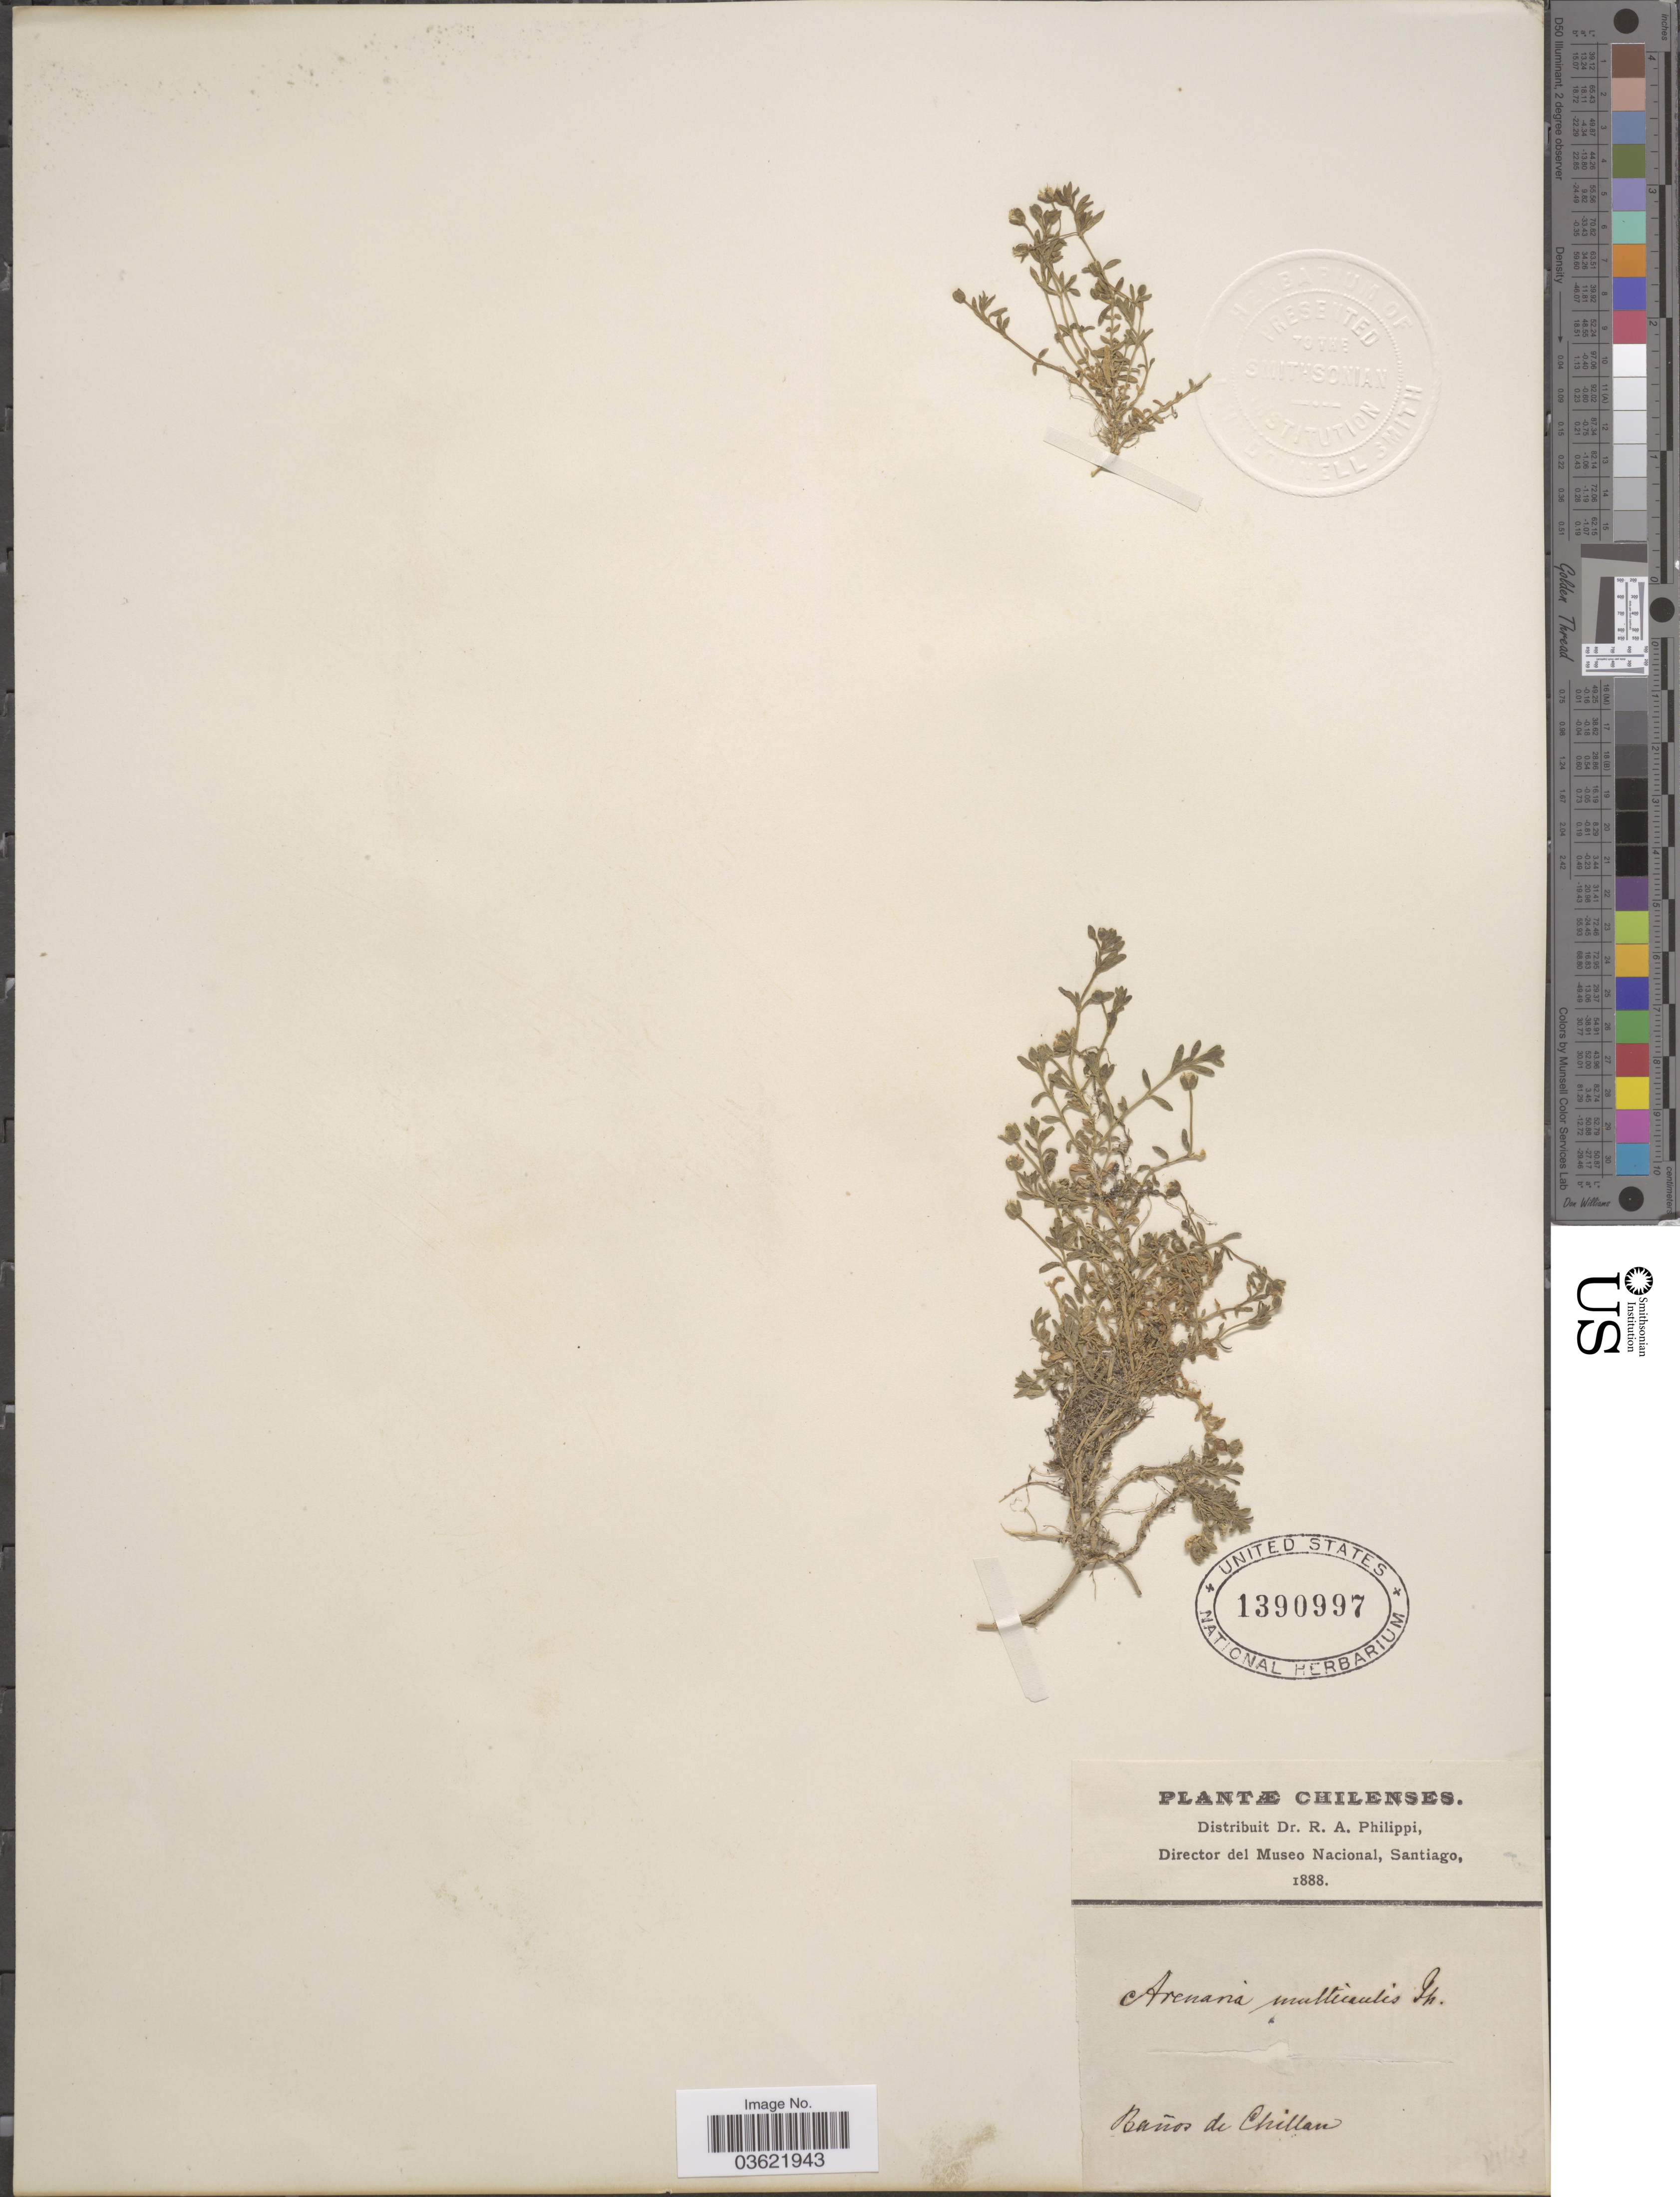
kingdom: Plantae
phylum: Tracheophyta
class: Magnoliopsida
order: Caryophyllales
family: Caryophyllaceae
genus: Arenaria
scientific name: Arenaria multicaulis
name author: L.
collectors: ex. herb. R.A. Philippi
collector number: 445*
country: Chile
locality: Baños de Chillan.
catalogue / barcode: US 1390997